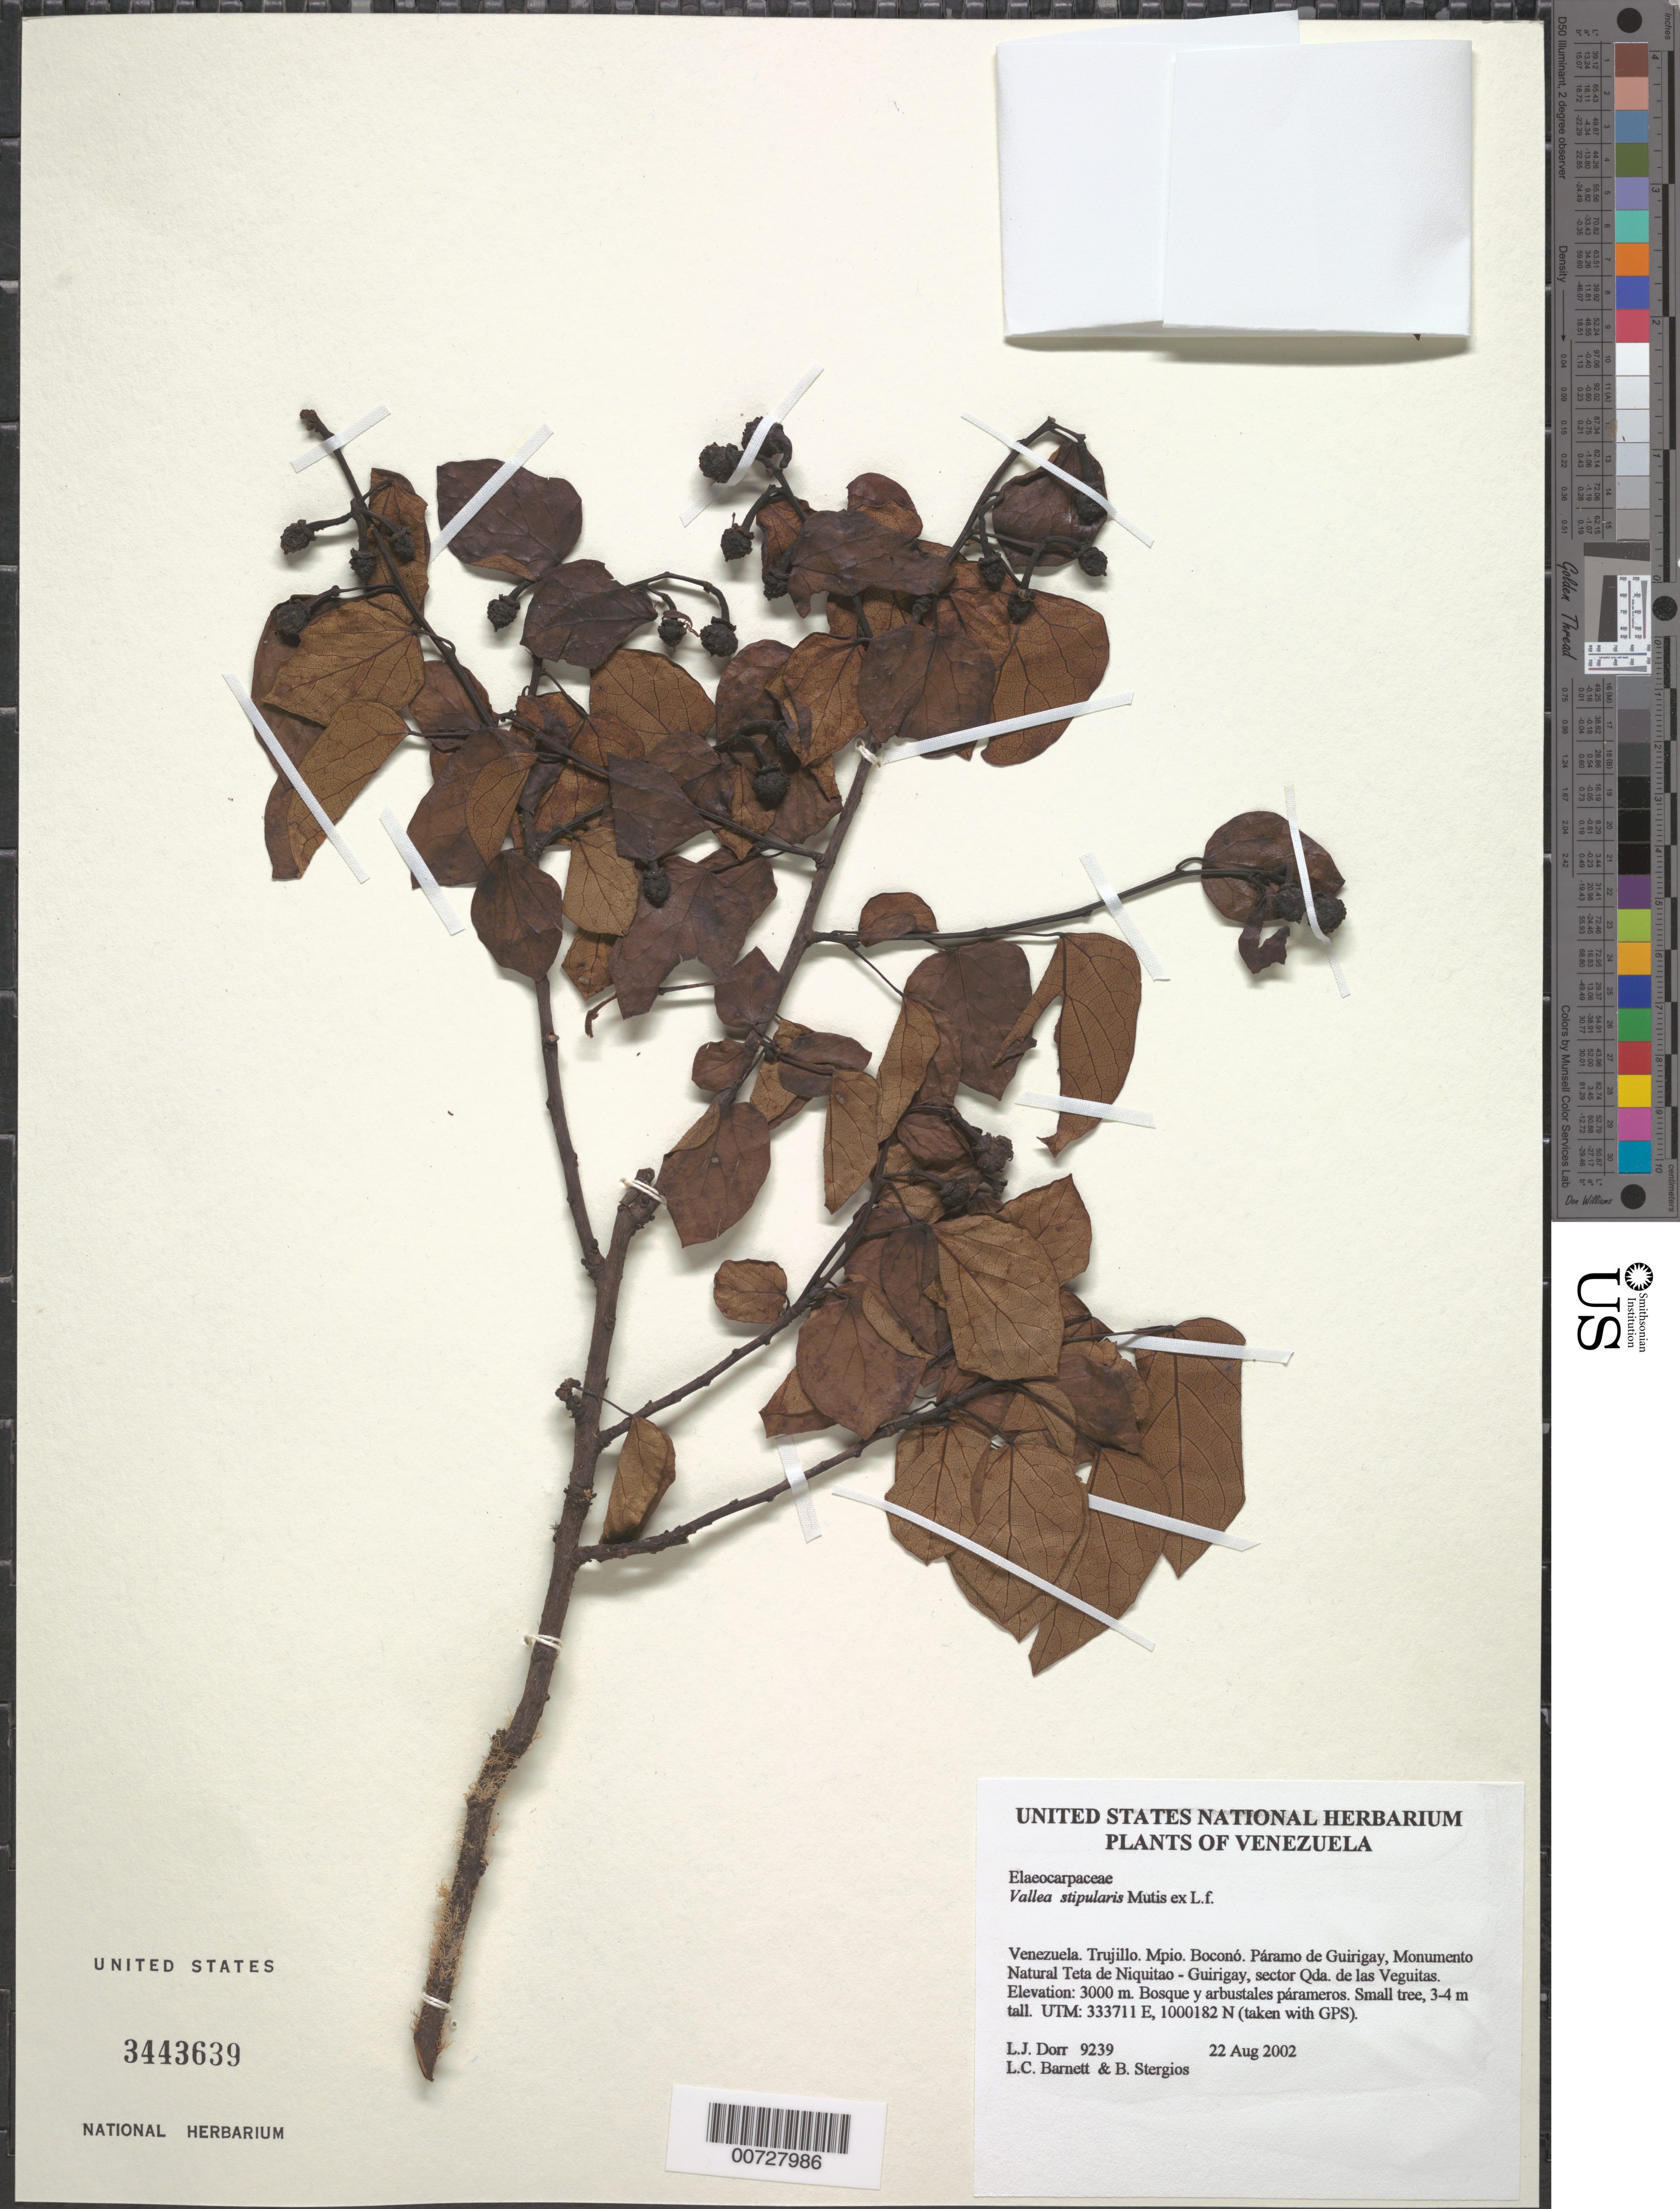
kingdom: Plantae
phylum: Tracheophyta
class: Magnoliopsida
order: Oxalidales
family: Elaeocarpaceae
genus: Vallea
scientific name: Vallea stipularis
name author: L. f.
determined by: Dorr, L. J., (BOT), Smithsonian Institution - National Museum of Natural History (UNITED STATES)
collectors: L. J. Dorr, L. C. Barnett & B. G. Stergios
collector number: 9239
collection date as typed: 22 Aug 2002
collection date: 2002-08-22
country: Venezuela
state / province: Trujillo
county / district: Boconó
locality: Páramo de Guirigay, Monumento Natural Teta de Niquitao - Guirigay, sector Las Veguitas.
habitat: Bosque y arbustales párameros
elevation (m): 3000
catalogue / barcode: US 3443639